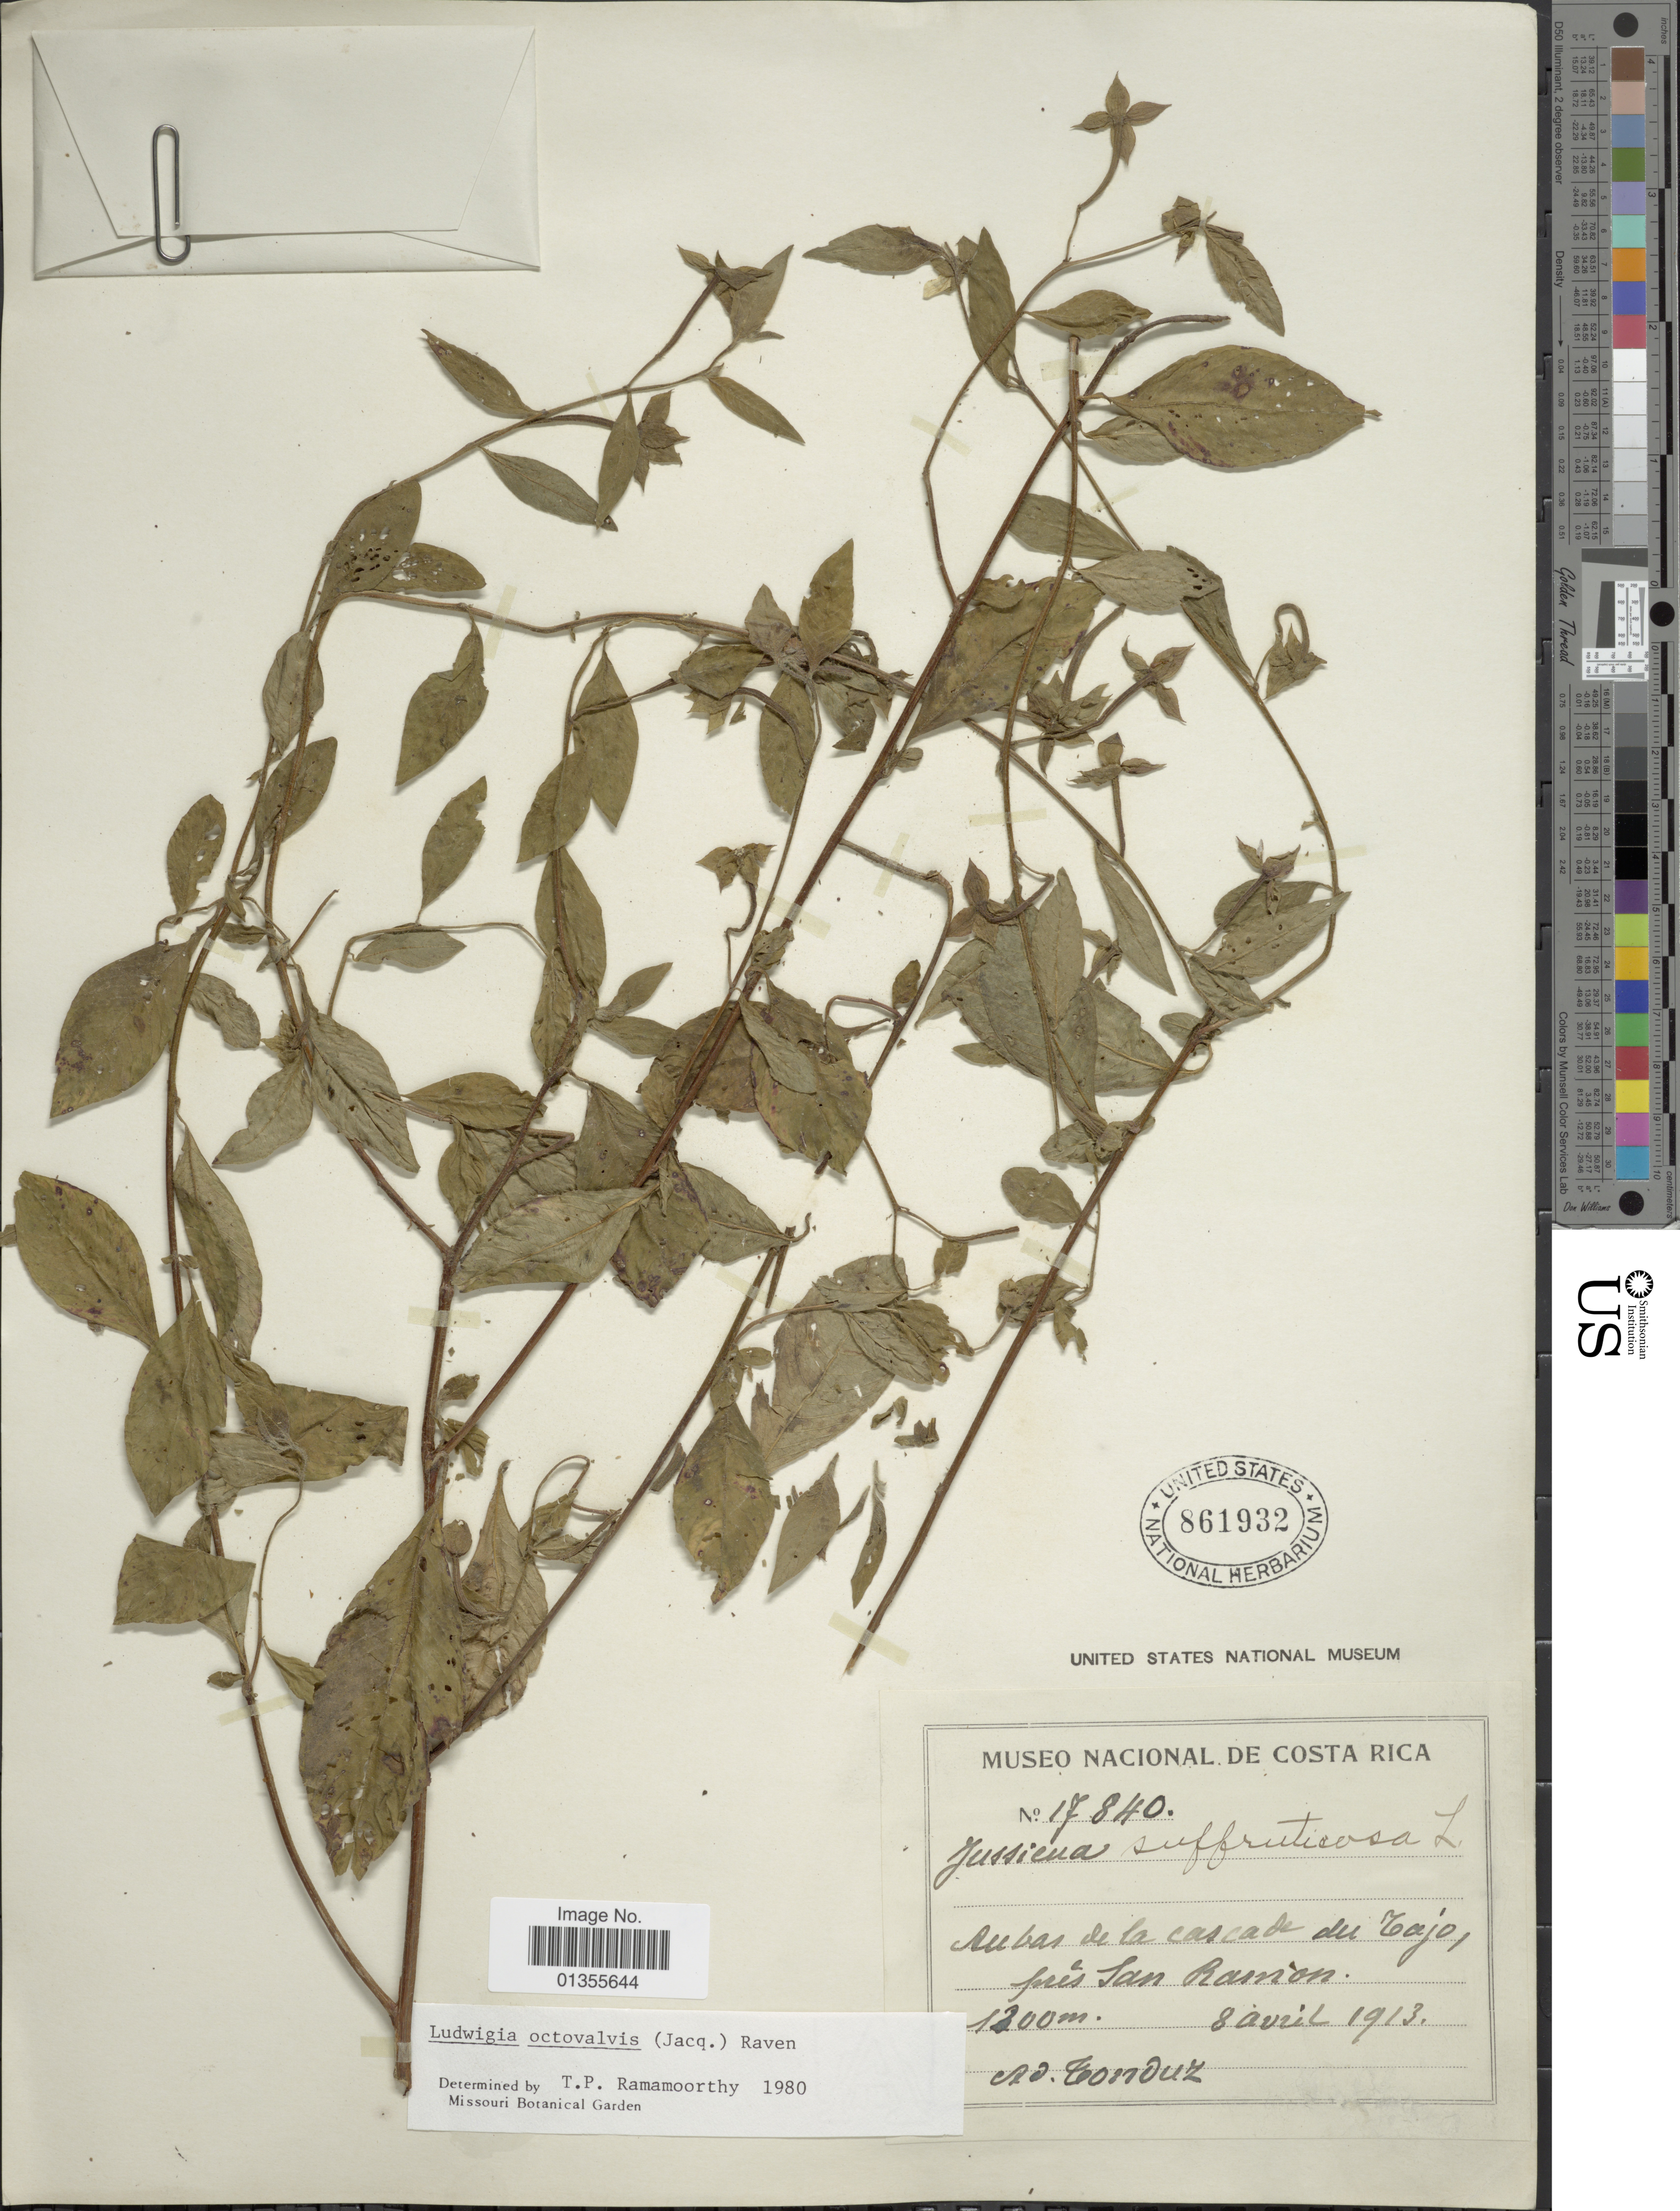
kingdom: Plantae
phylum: Tracheophyta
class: Magnoliopsida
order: Myrtales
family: Onagraceae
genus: Ludwigia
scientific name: Ludwigia octovalvis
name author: (Jacq.) P.H. Raven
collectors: A. Tonduz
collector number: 17840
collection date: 1913-04-08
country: Costa Rica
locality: Au bas de la cascade du Tajo, prés San Ramón.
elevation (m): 1200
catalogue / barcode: US 861932